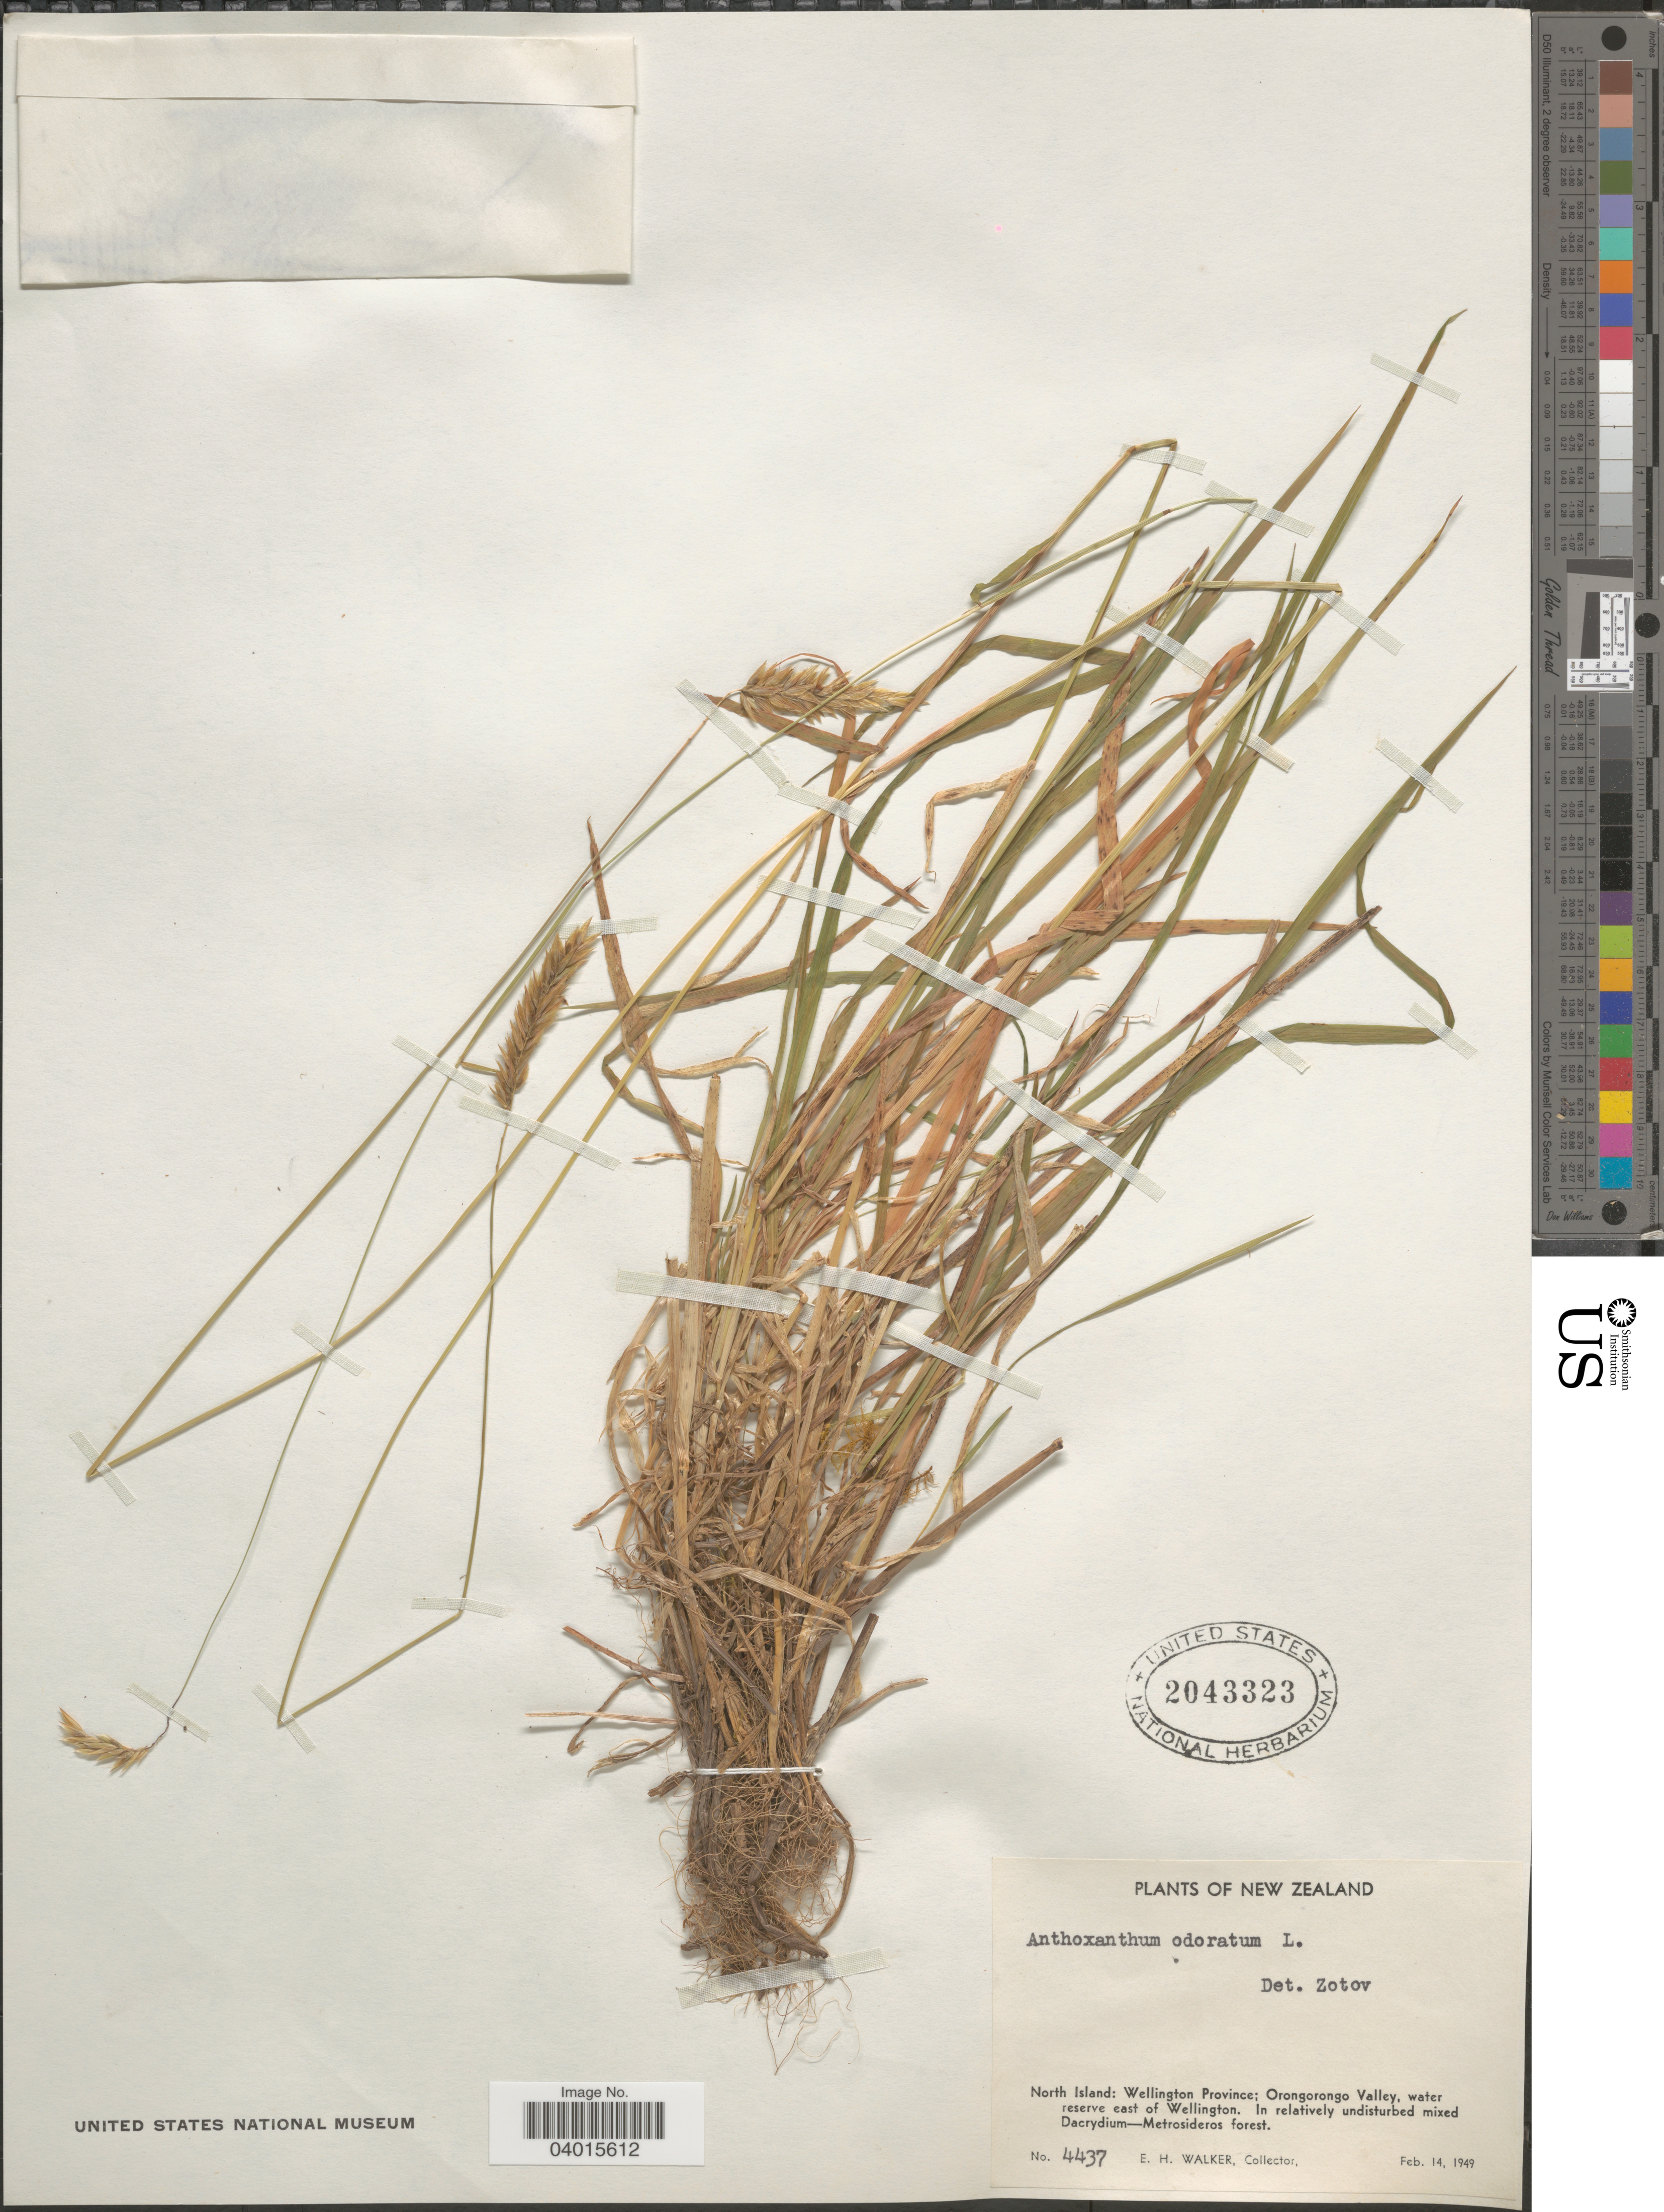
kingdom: Plantae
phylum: Tracheophyta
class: Liliopsida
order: Poales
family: Poaceae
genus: Anthoxanthum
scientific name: Anthoxanthum odoratum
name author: L.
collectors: E. H. Walker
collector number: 4437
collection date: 1949-02-14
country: New Zealand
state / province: Wellington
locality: North Island: Orongorongo Valley, water reserve east of Wellington.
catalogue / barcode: US 2043323